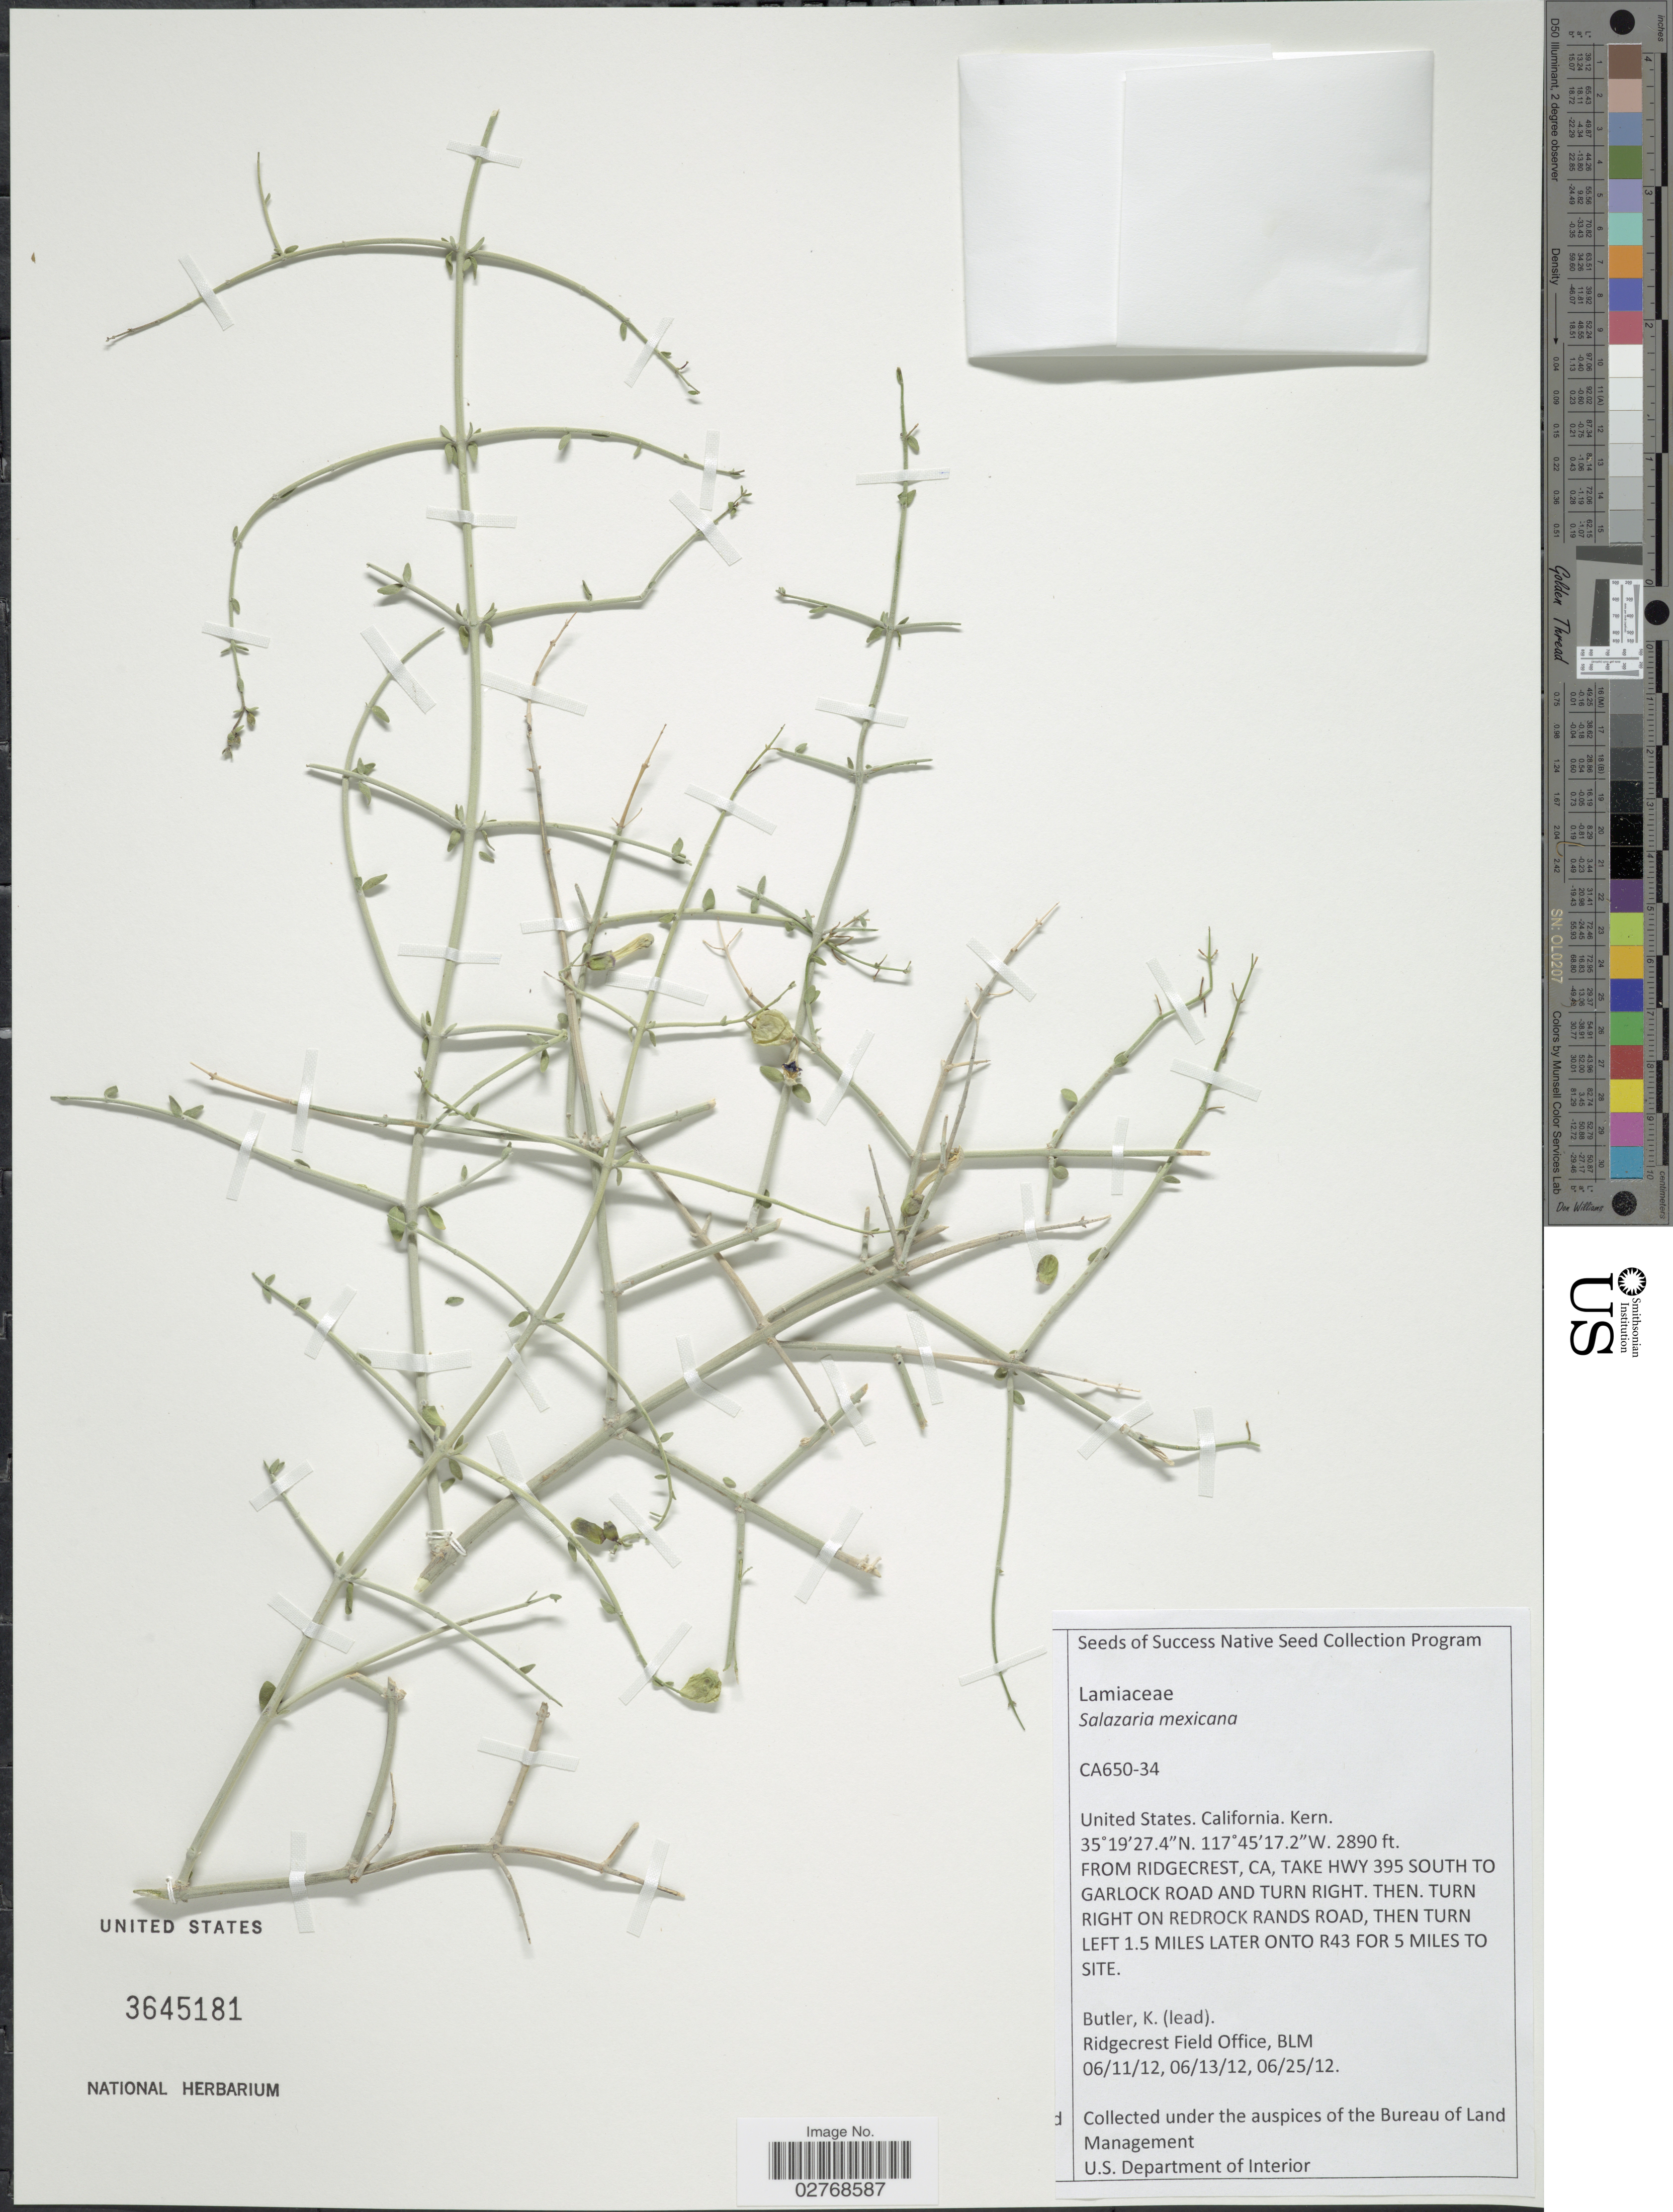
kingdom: Plantae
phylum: Tracheophyta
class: Magnoliopsida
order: Lamiales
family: Lamiaceae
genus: Scutellaria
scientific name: Scutellaria mexicana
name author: (Torr.) A.J. Paton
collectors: K. Butler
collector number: CA650-34?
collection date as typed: Transcribed d/m/y: 11/6/12 to 25/6/12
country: United States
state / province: California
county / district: Kern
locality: Kern. From Ridgecrest, Ca, take HWY 395 south to Garlock road and turn right. then turn right on redrock rands road, then turn left 1.5 miles later onto R43 for 5 miles to site.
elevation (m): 881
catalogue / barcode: US 3645181